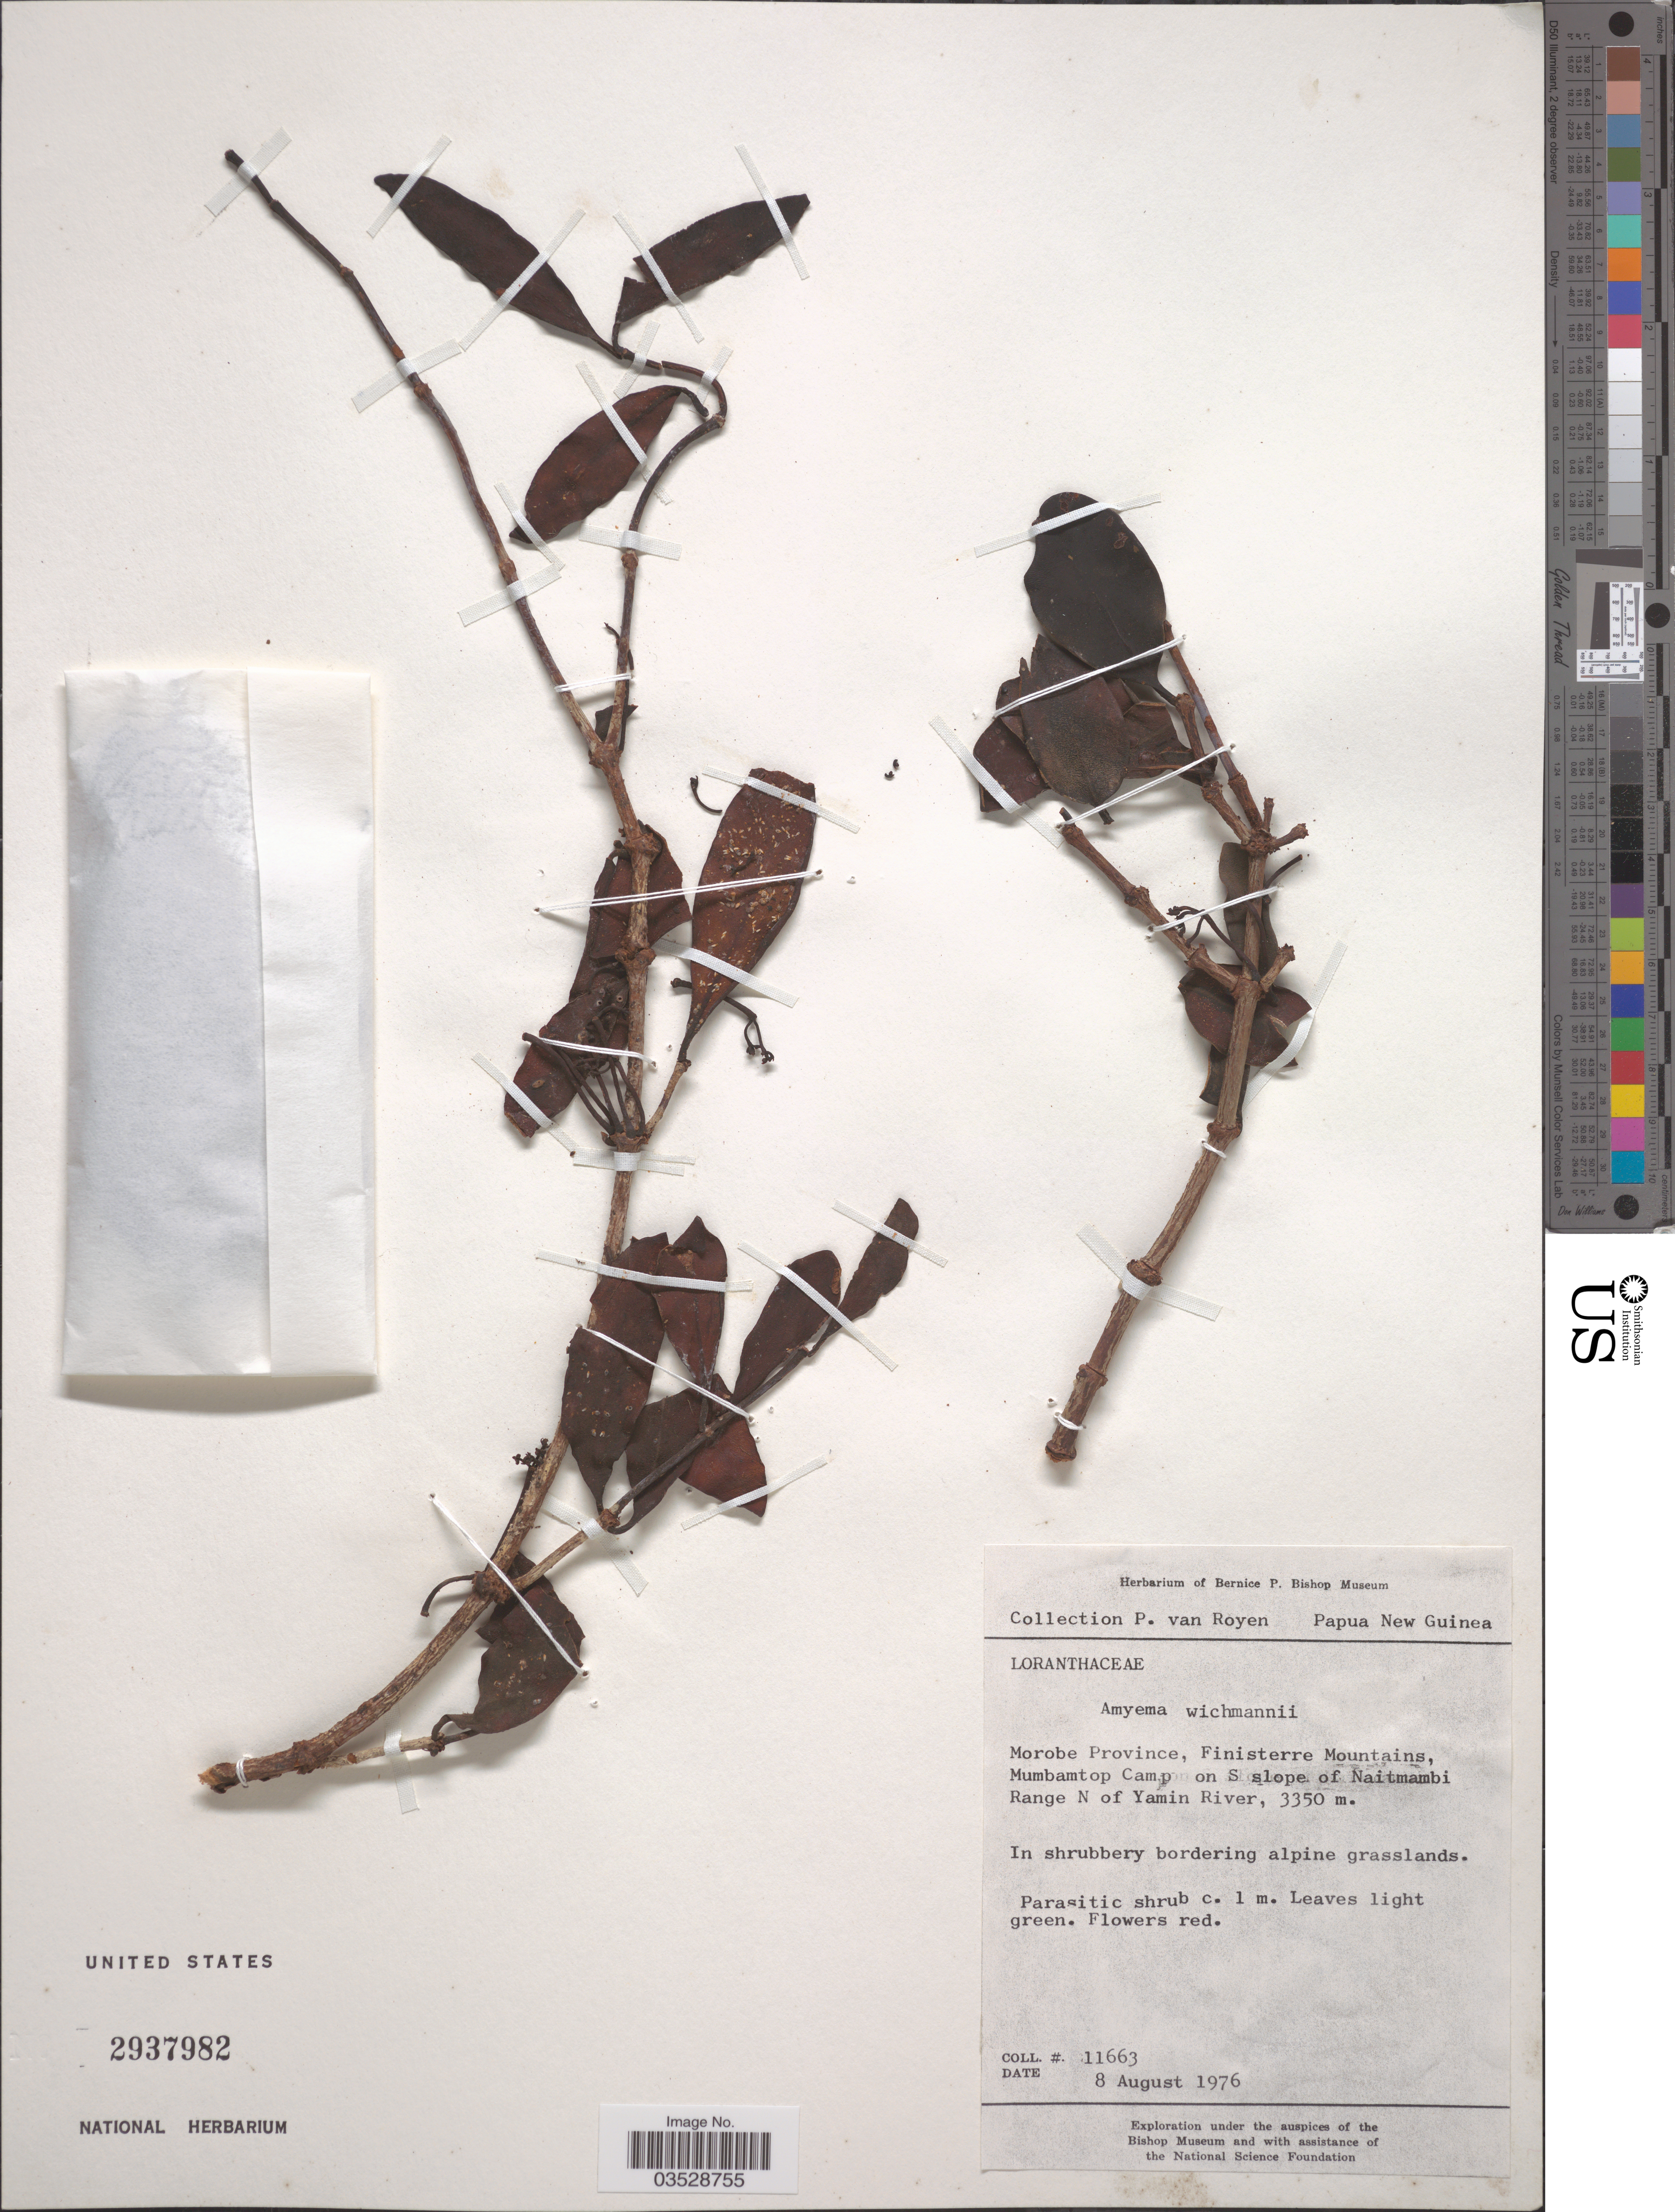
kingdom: Plantae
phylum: Tracheophyta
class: Magnoliopsida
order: Santalales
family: Loranthaceae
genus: Amyema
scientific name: Amyema wichmannii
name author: (K. Krause) Danser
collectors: P. van Royen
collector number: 11663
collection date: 1976-08-08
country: Papua New Guinea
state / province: Morobe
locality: Finisterre Mountains, Mumbamtop Camp on S slope of Naitmambi Range N of Yamin River.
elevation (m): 3350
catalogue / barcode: US 2937982